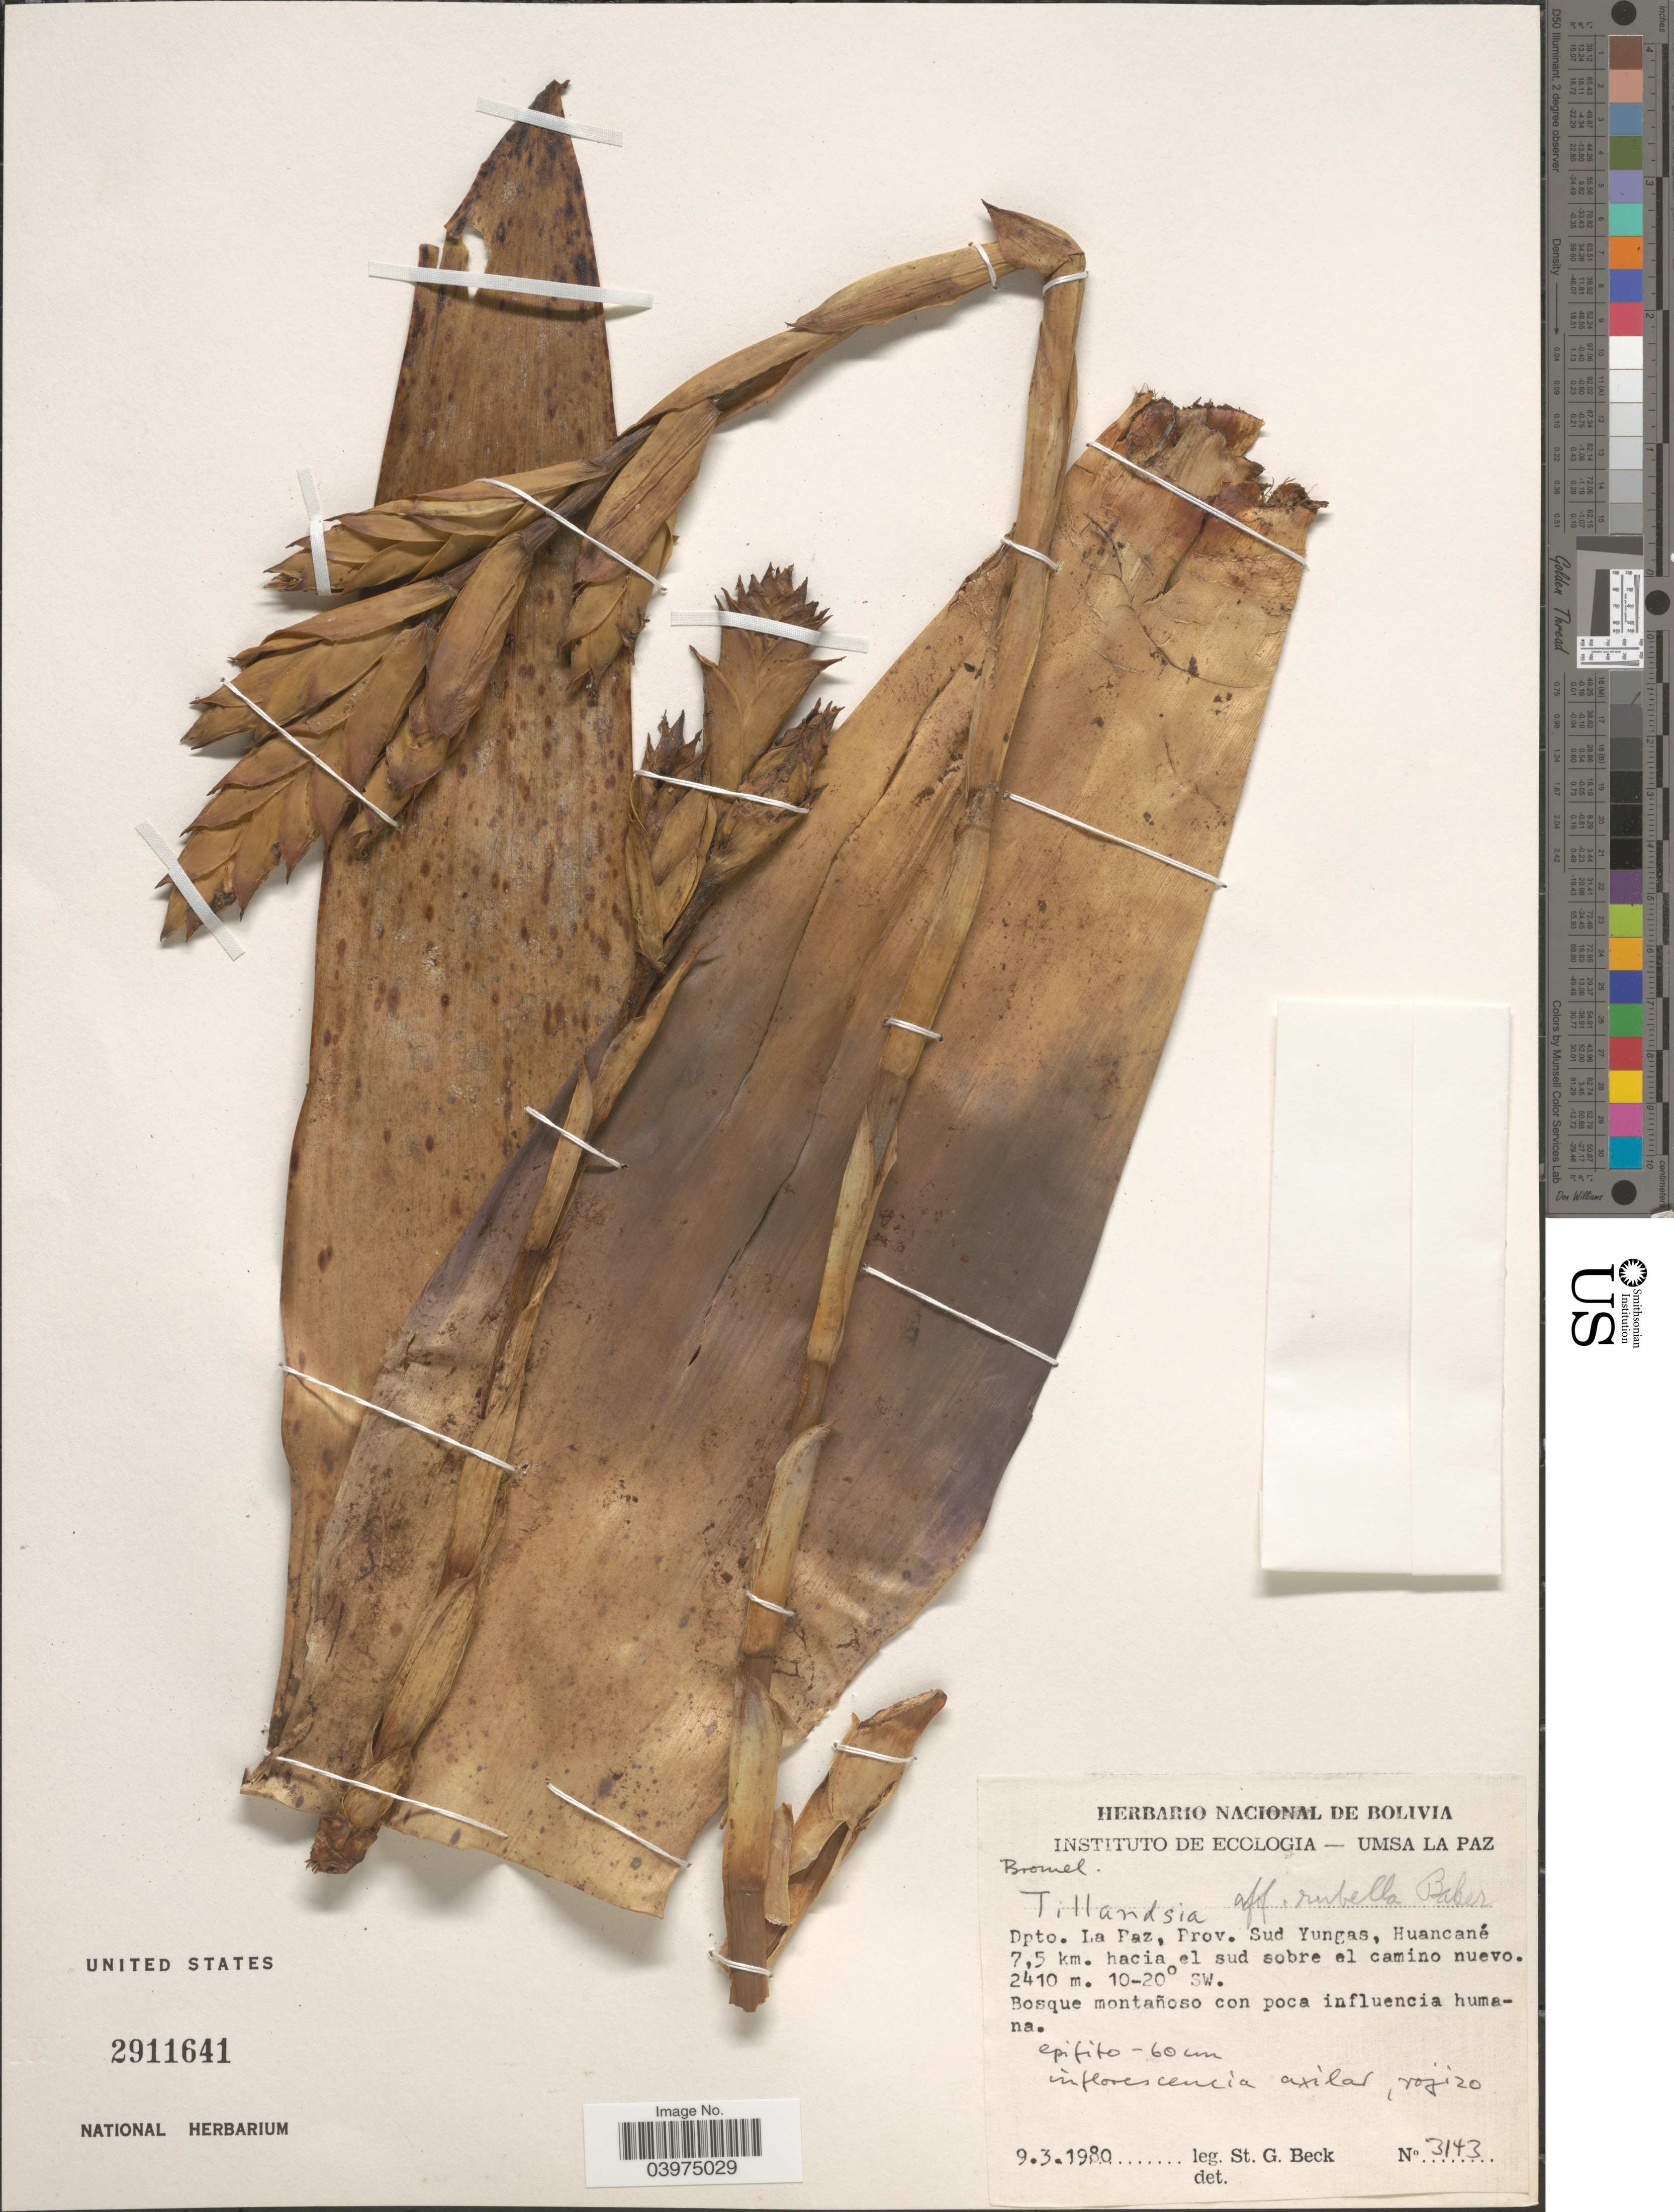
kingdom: Plantae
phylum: Tracheophyta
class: Liliopsida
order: Poales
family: Bromeliaceae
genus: Tillandsia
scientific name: Tillandsia sp.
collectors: S. G. Beck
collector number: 3143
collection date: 1980-03-09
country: Bolivia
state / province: La Paz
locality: Dpto. La Paz, Prov. Sud Yungas, Huancané 7,5 km. hacia el sud sobre el camino nuevo. 10-20° SW.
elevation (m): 2410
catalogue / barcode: US 2911641